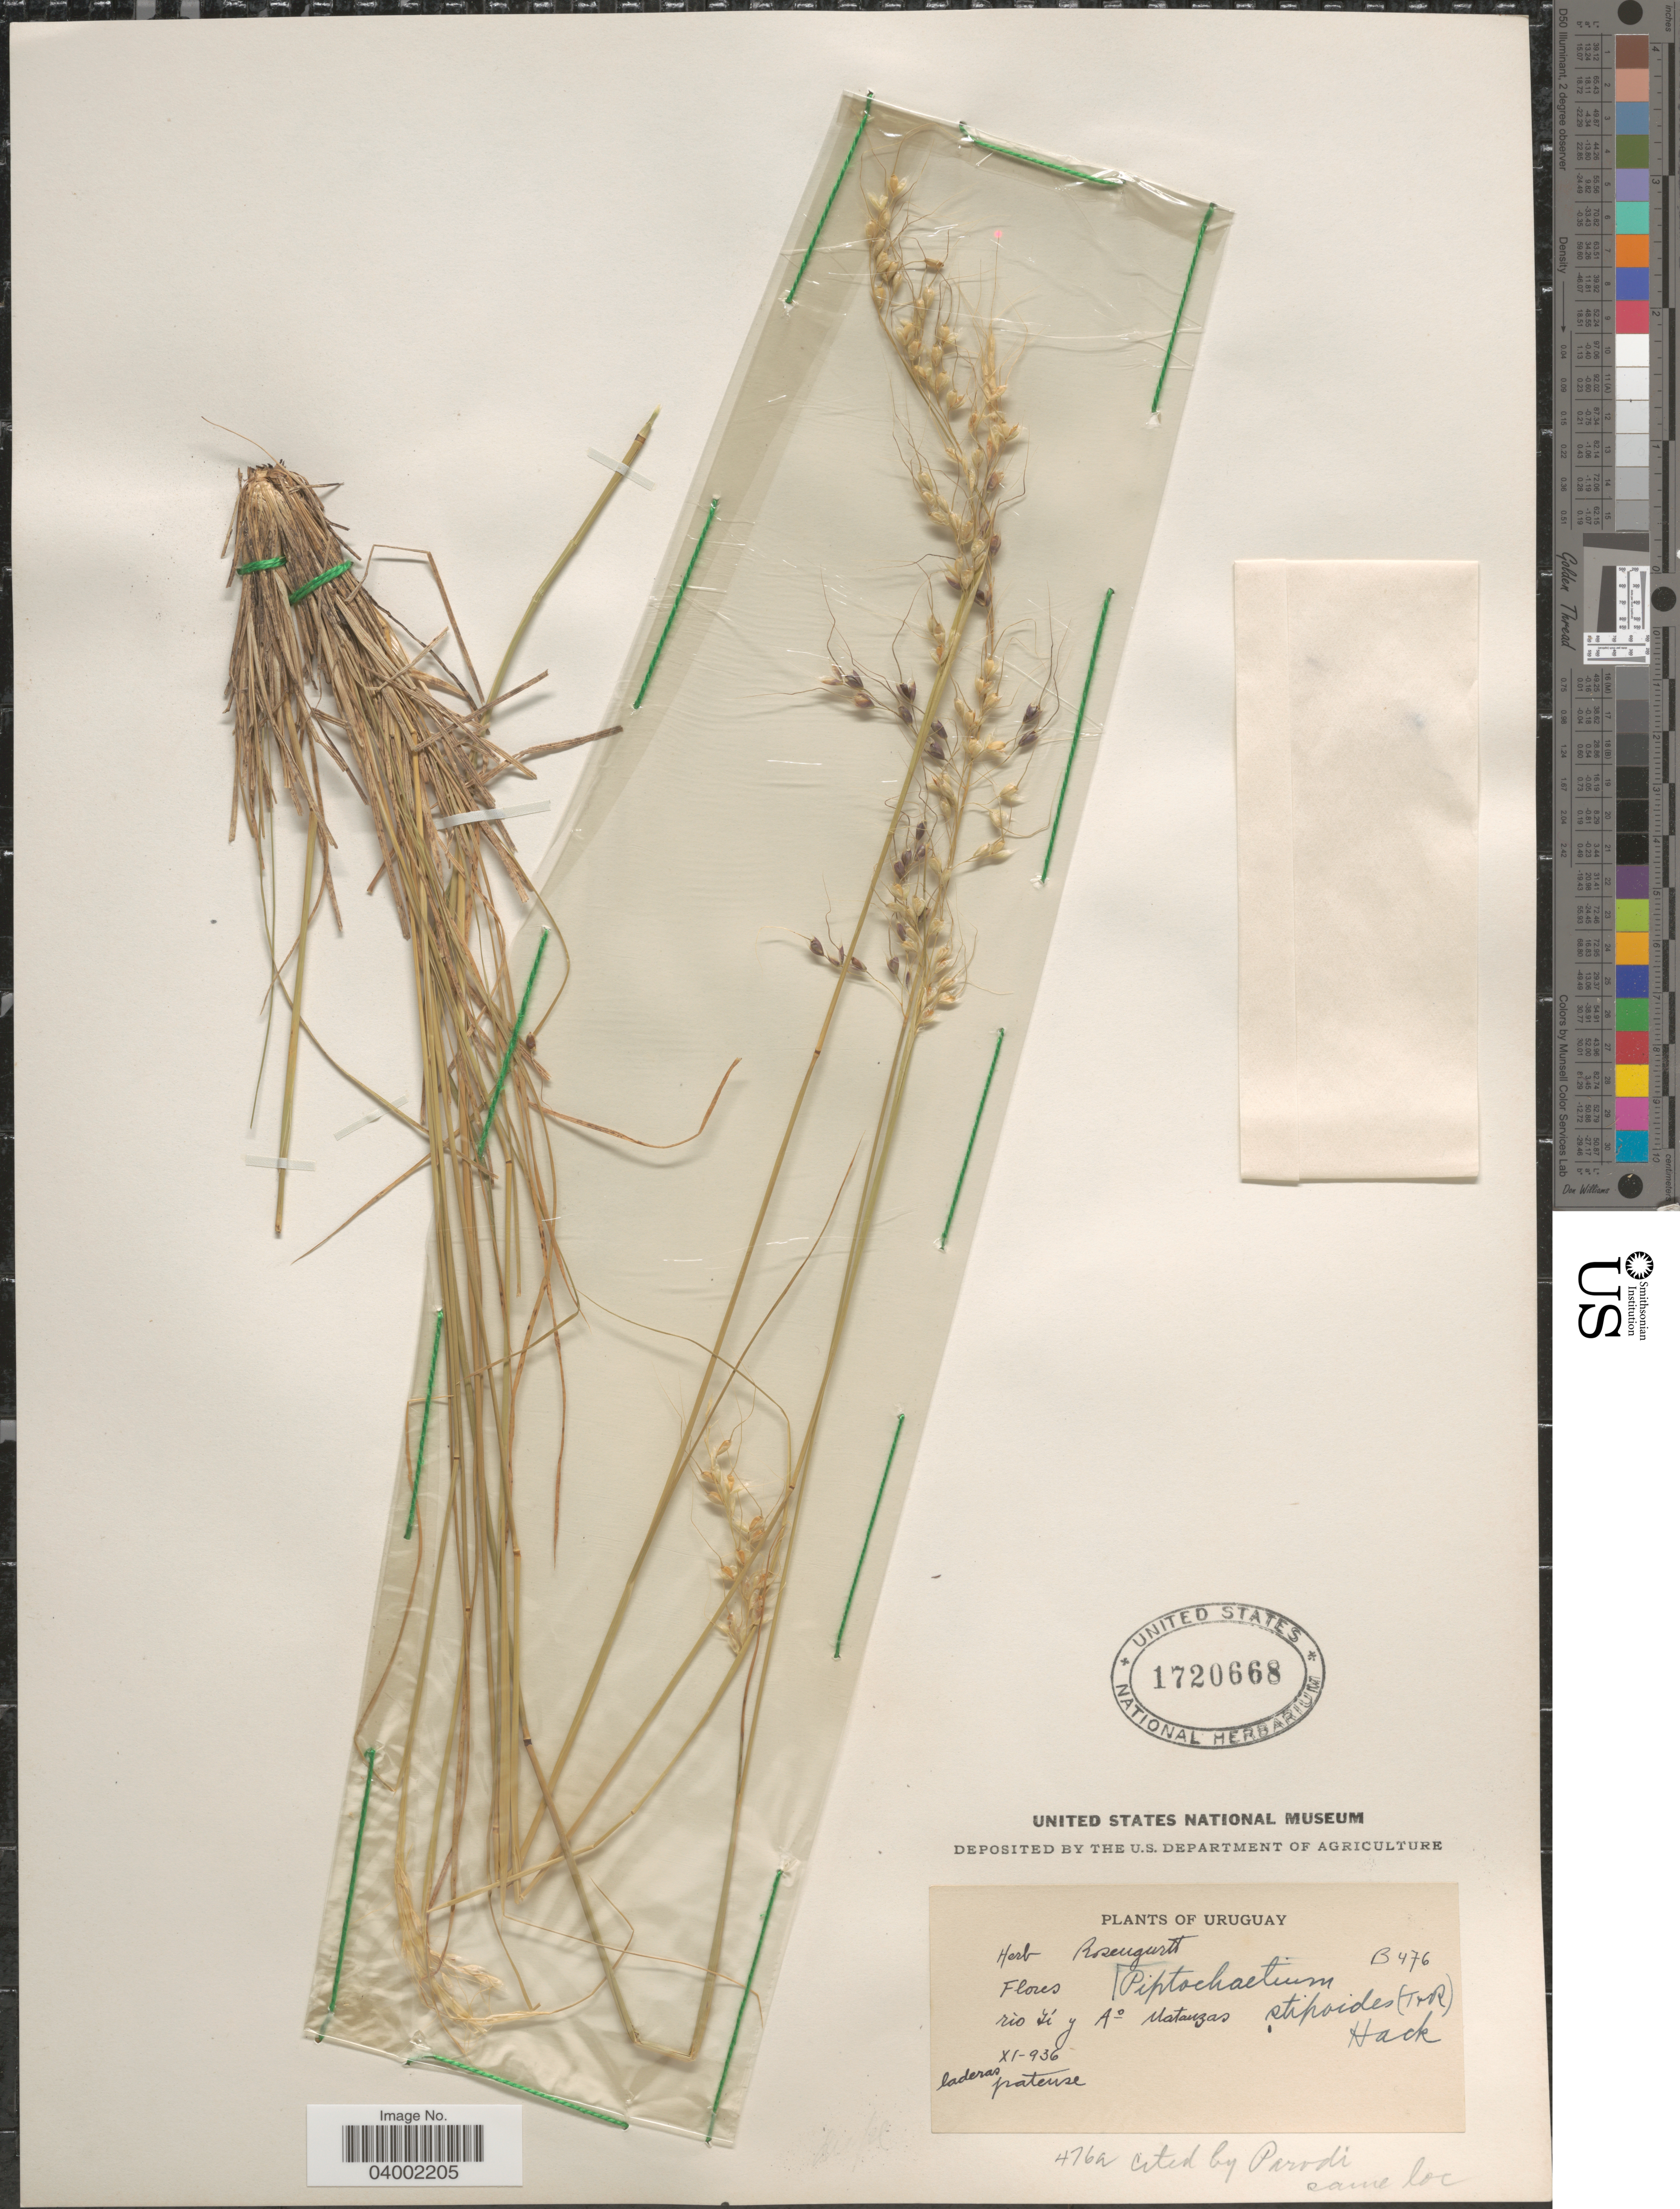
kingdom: Plantae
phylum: Tracheophyta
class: Liliopsida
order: Poales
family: Poaceae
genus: Piptochaetium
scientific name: Piptochaetium stipoides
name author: (Trin. & Rupr.) Hack. & Arechav.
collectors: ex herb. Rosengurtt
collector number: B476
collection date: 1936-11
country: Uruguay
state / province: Flores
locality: Río Yí y A° Matanzas.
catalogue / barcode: US 1720668